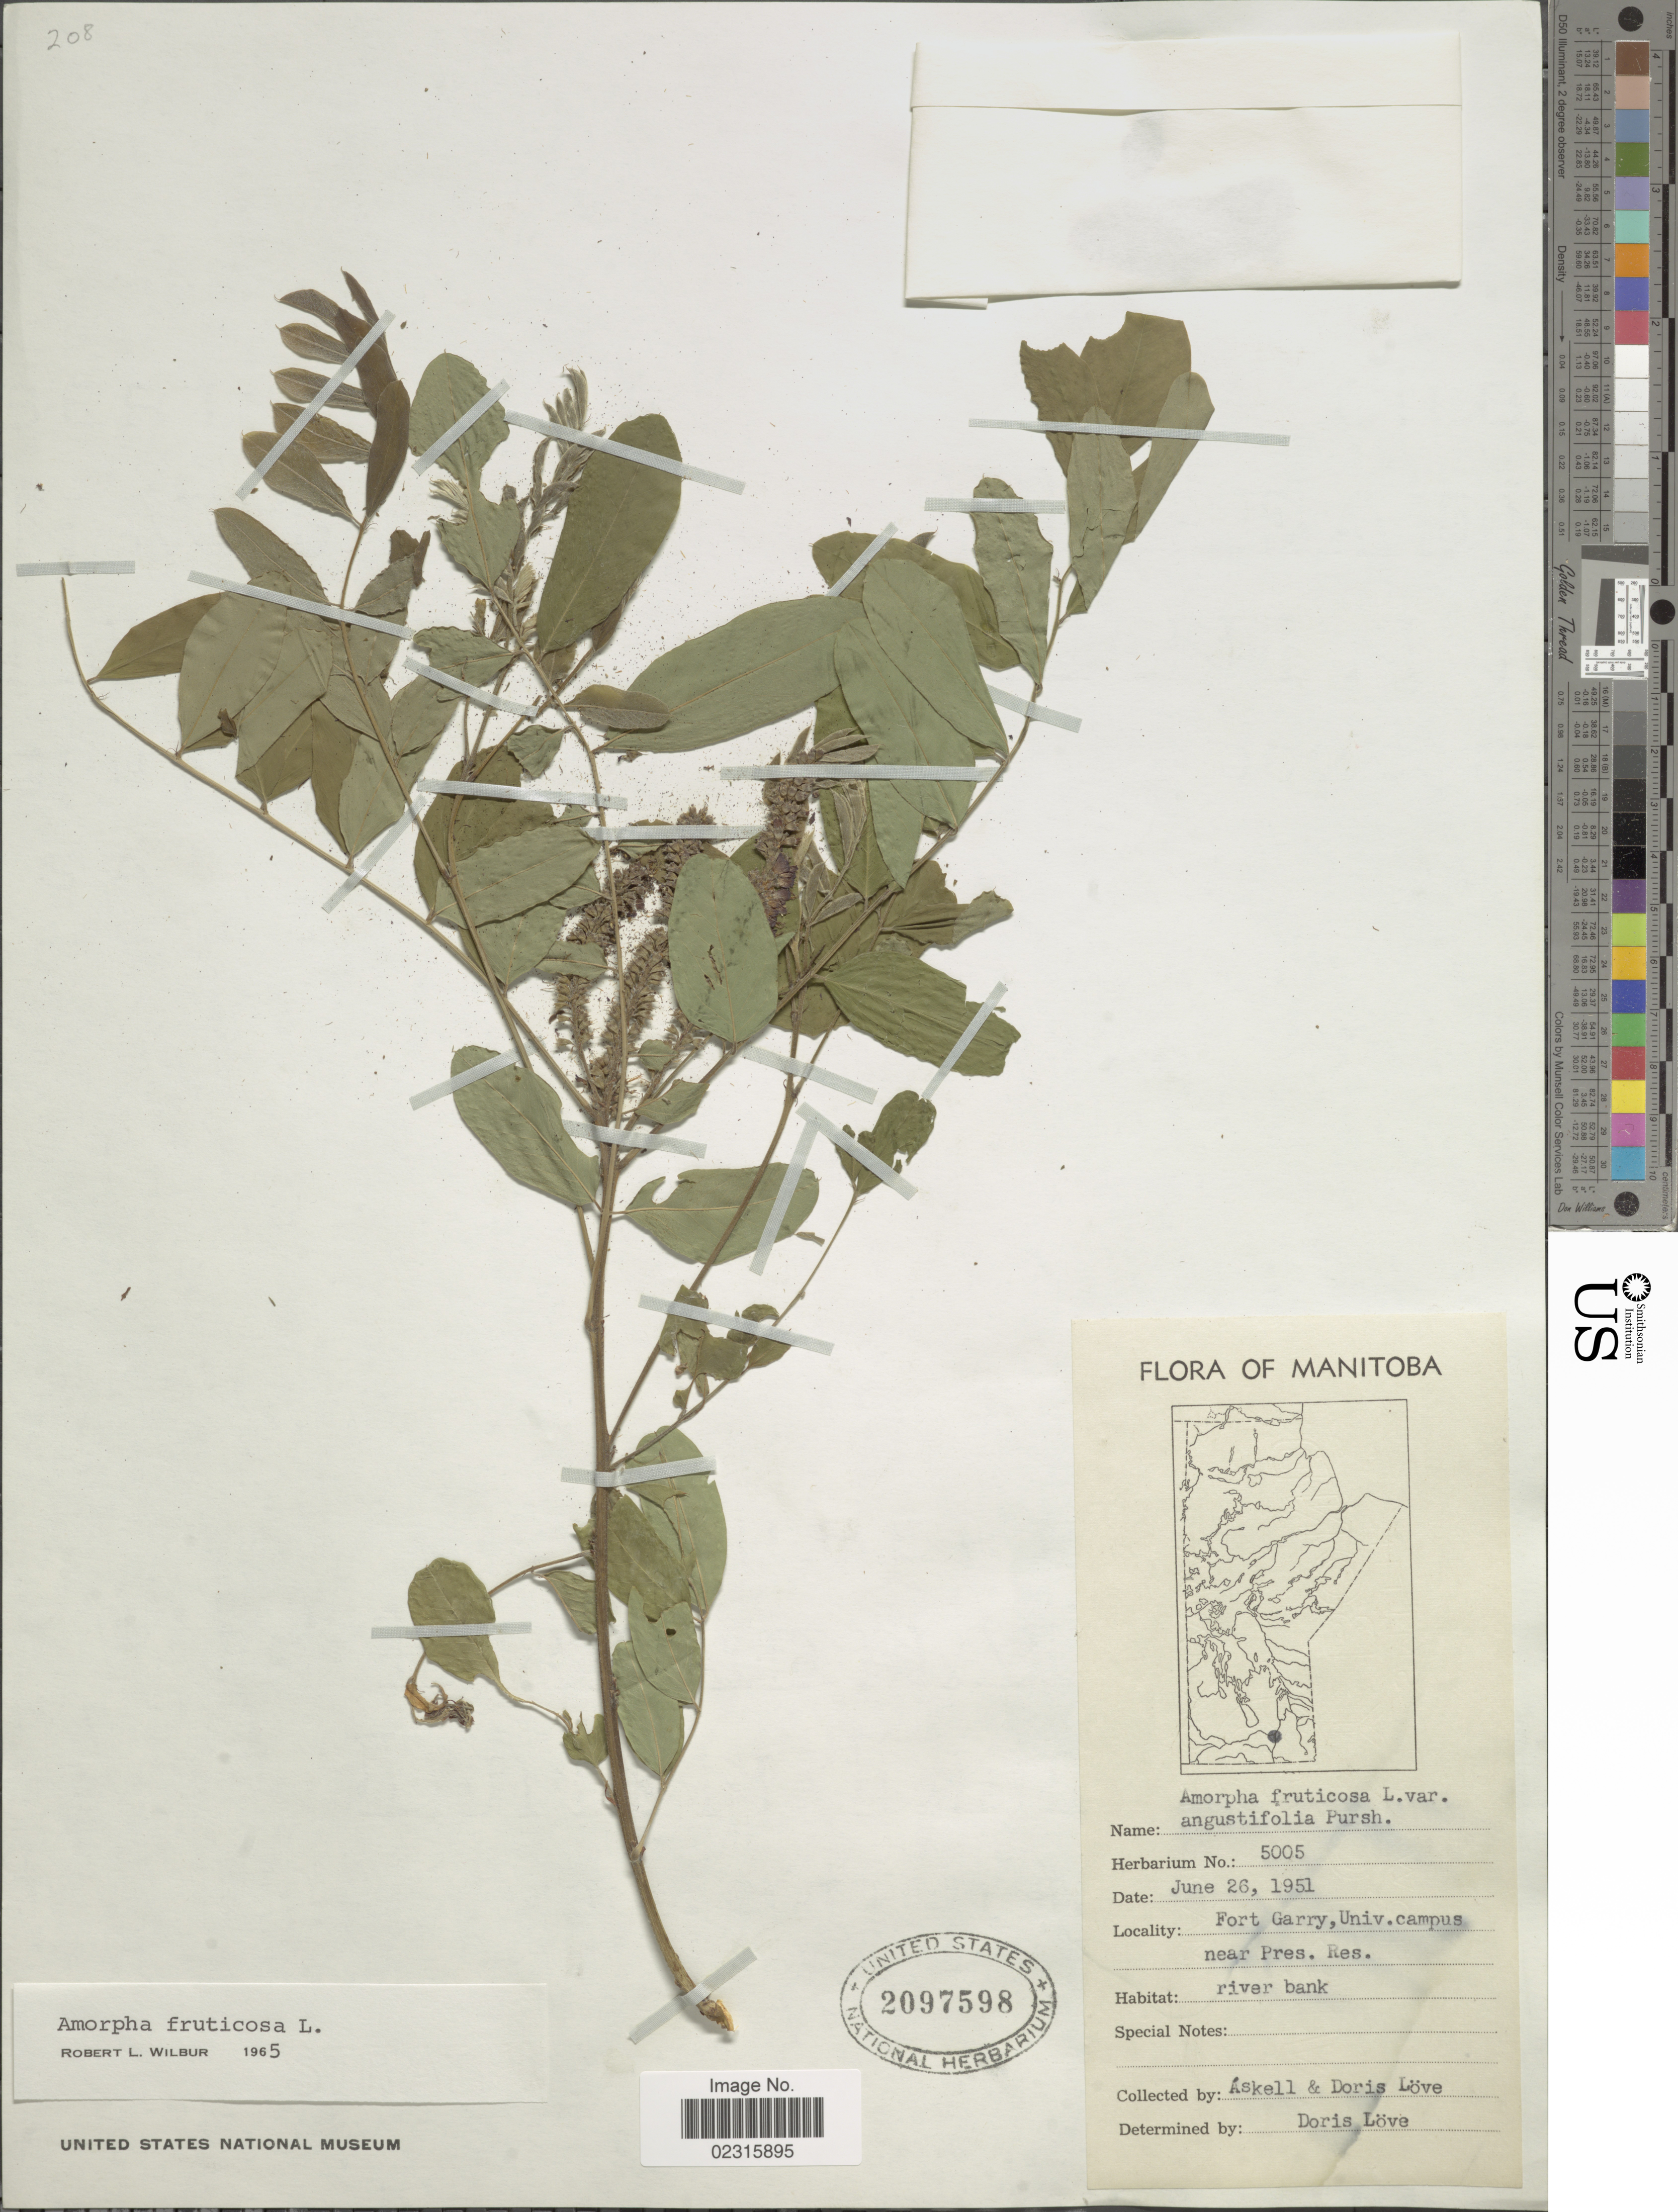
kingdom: Plantae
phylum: Tracheophyta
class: Magnoliopsida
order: Fabales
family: Fabaceae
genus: Amorpha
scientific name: Amorpha fruticosa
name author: L.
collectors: -. Askell & D. Löve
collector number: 5005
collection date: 1951-06-26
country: Canada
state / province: Manitoba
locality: Fort Garry, Univ. campus near Pres. Res.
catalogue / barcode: US 2097598